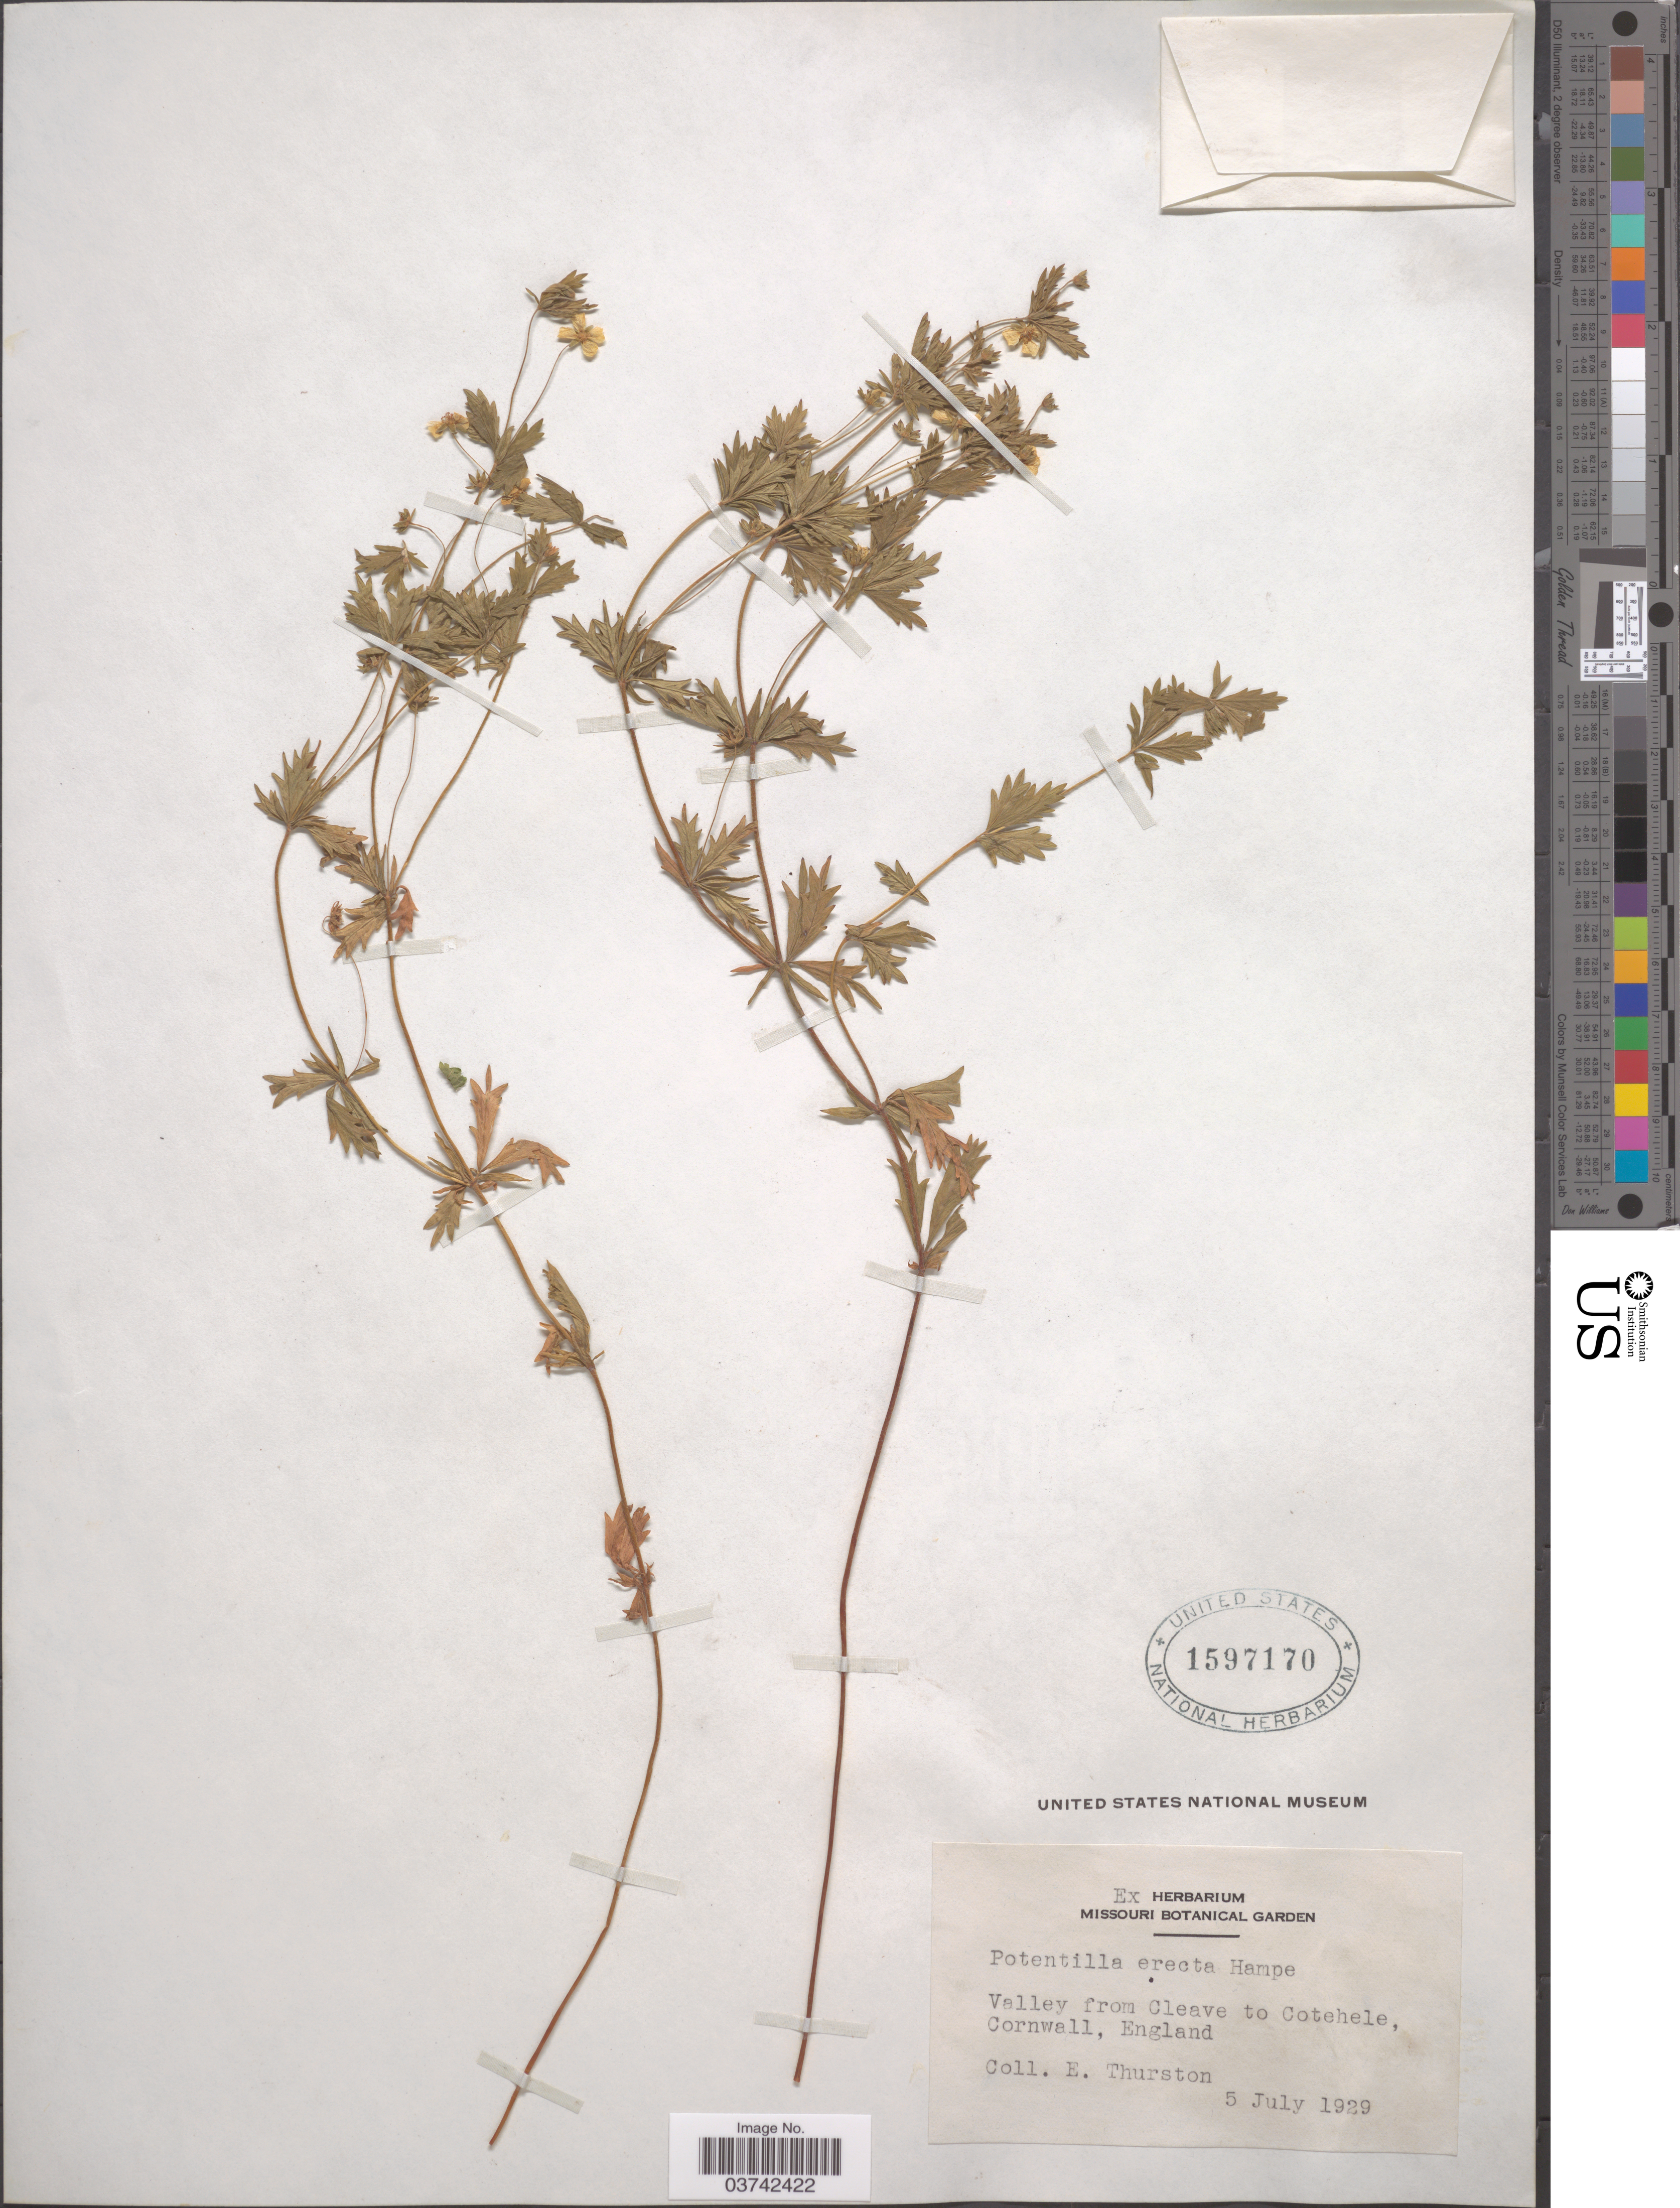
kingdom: Plantae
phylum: Tracheophyta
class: Magnoliopsida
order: Rosales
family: Rosaceae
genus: Potentilla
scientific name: Potentilla erecta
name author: (L.) Raeusch.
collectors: E. Thurston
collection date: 1929-07-05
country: United Kingdom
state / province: England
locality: Valley from Cleave to Cotehele, Cornwall.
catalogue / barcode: US 1597170